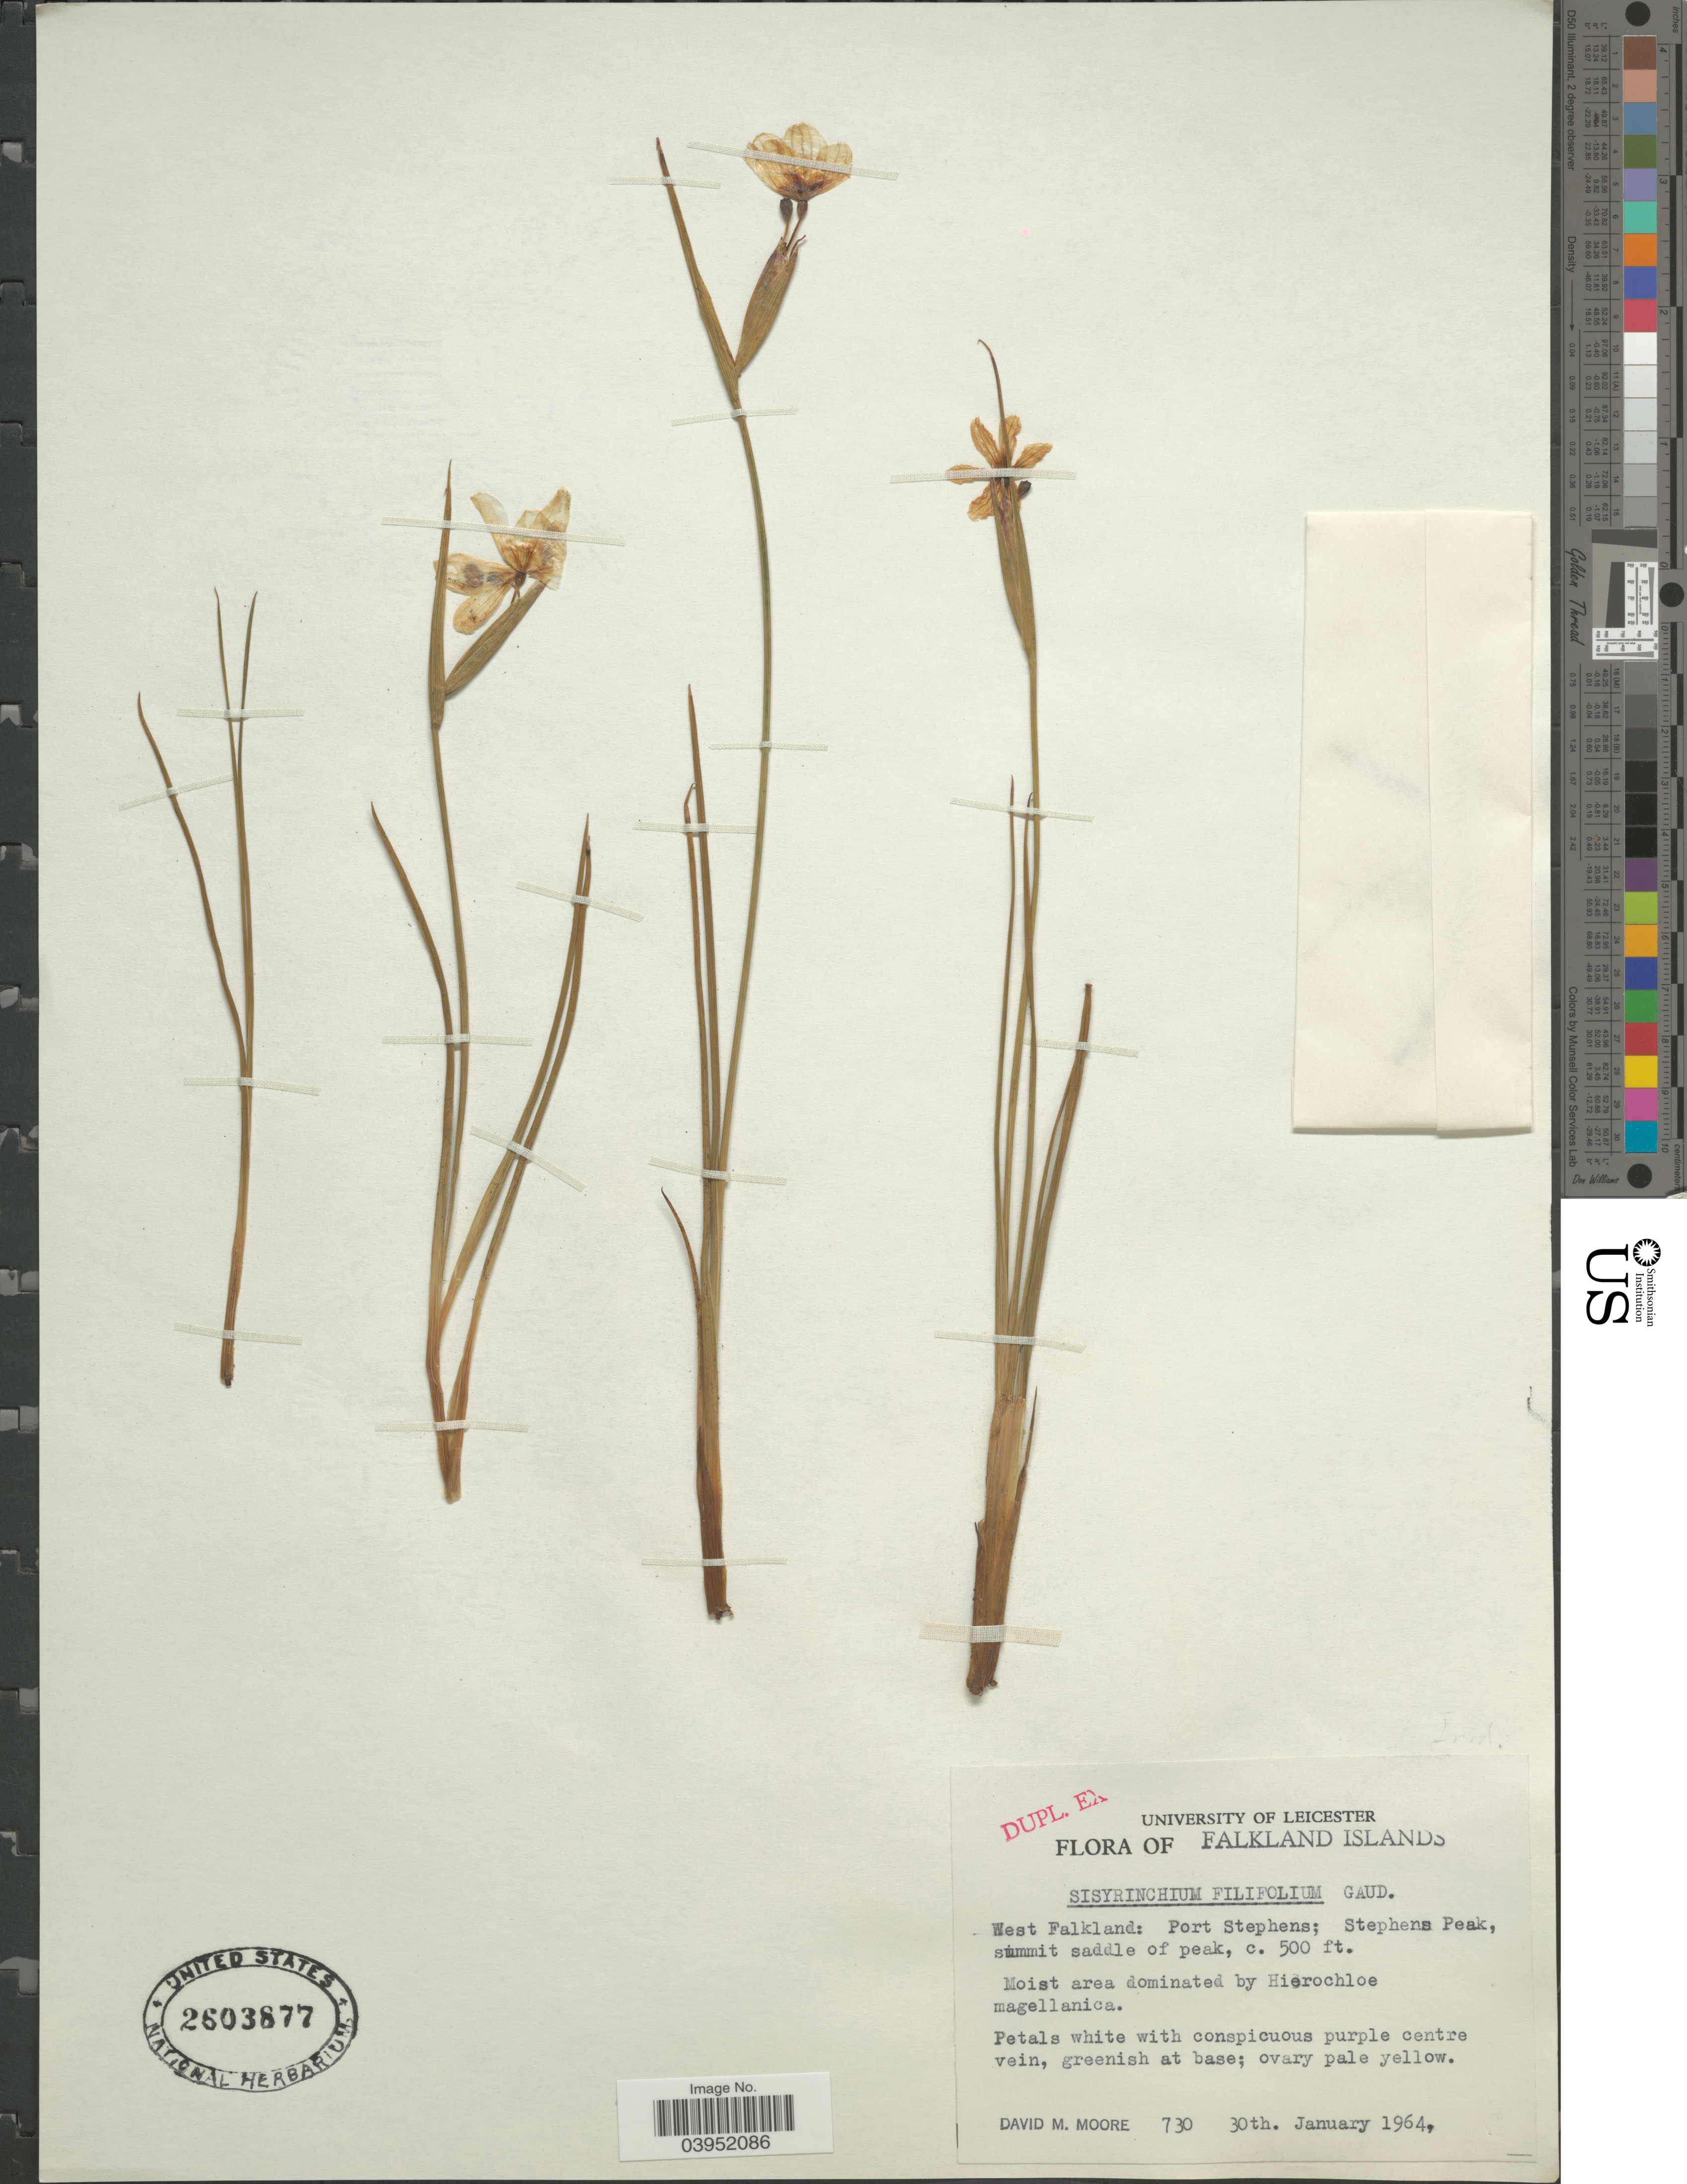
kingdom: Plantae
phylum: Tracheophyta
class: Liliopsida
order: Asparagales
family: Iridaceae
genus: Sisyrinchium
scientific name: Sisyrinchium filifolium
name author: Gaudich.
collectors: D. Moore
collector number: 730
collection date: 1964-01-30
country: Falkland Islands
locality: West Falkland: Port Stephens; Stephens Peak, summit saddle of peak.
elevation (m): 152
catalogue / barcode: US 2603877